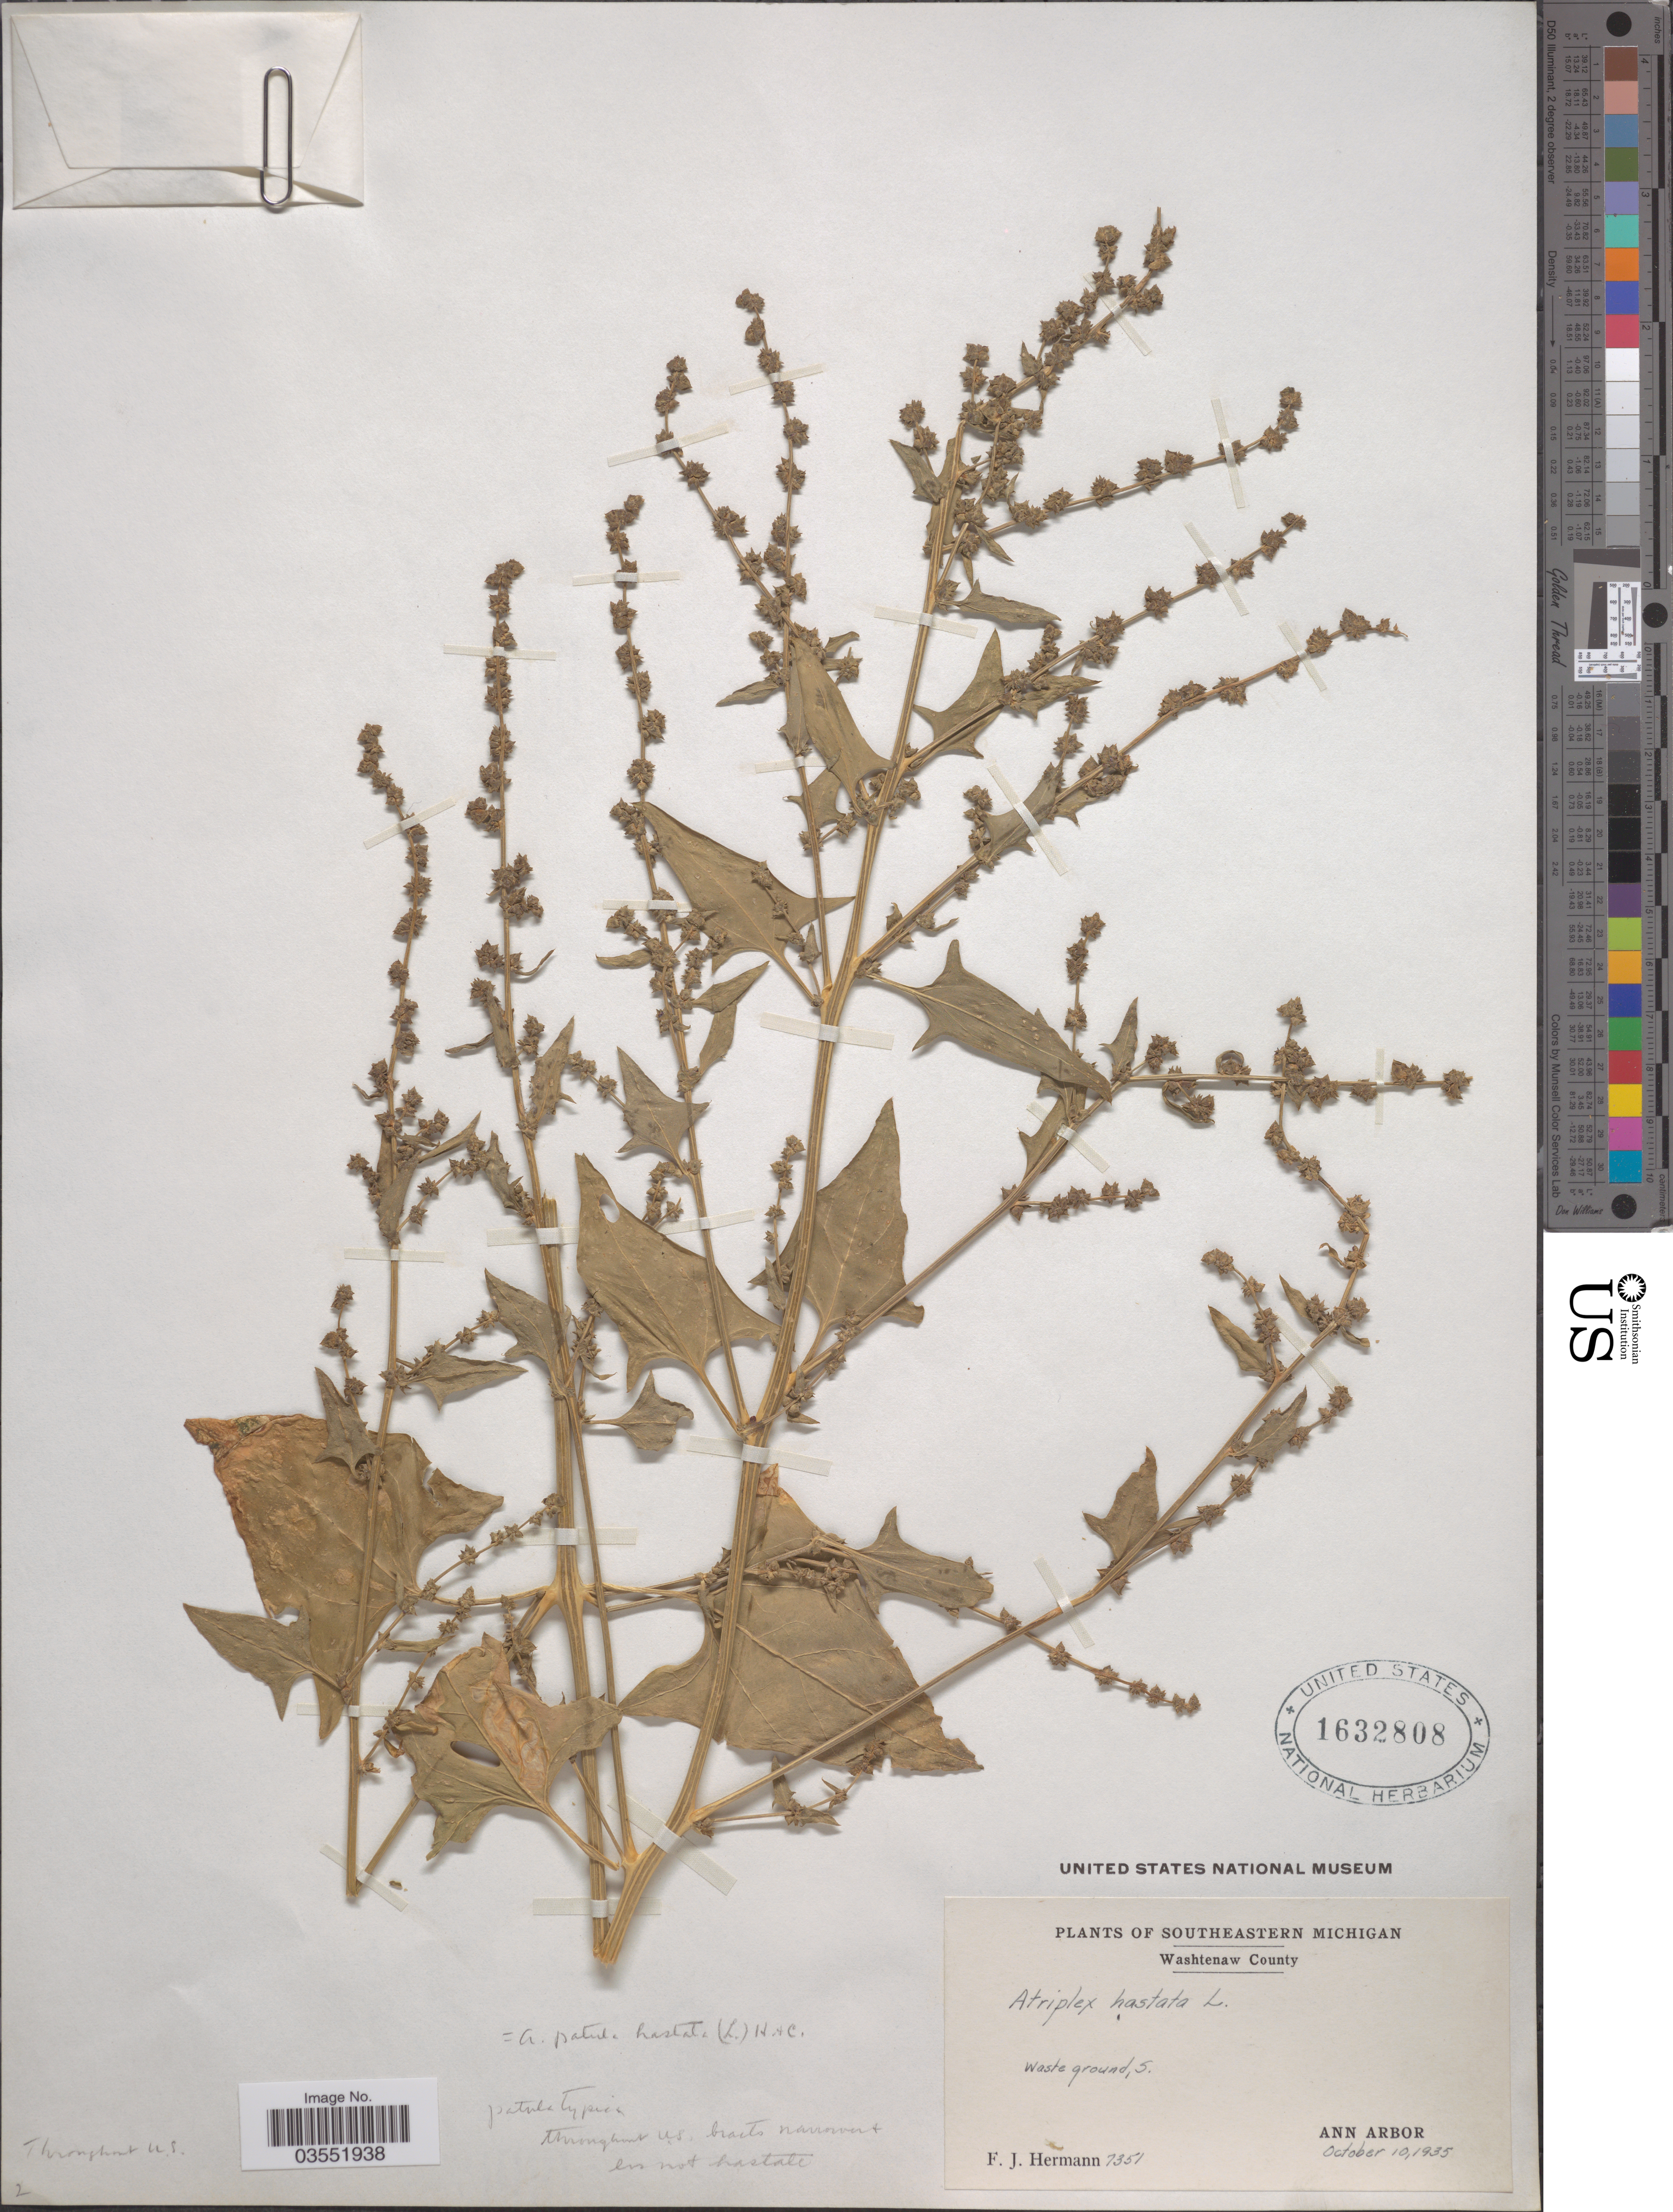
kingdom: Plantae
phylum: Tracheophyta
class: Magnoliopsida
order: Caryophyllales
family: Amaranthaceae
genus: Atriplex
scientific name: Atriplex hastata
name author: L.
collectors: F. J. Hermann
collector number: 7351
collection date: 1935-10-10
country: United States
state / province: Michigan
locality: Southeastern Michigan. Washtenaw County. Waste ground, S. Ann Arbor.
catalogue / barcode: US 1632808